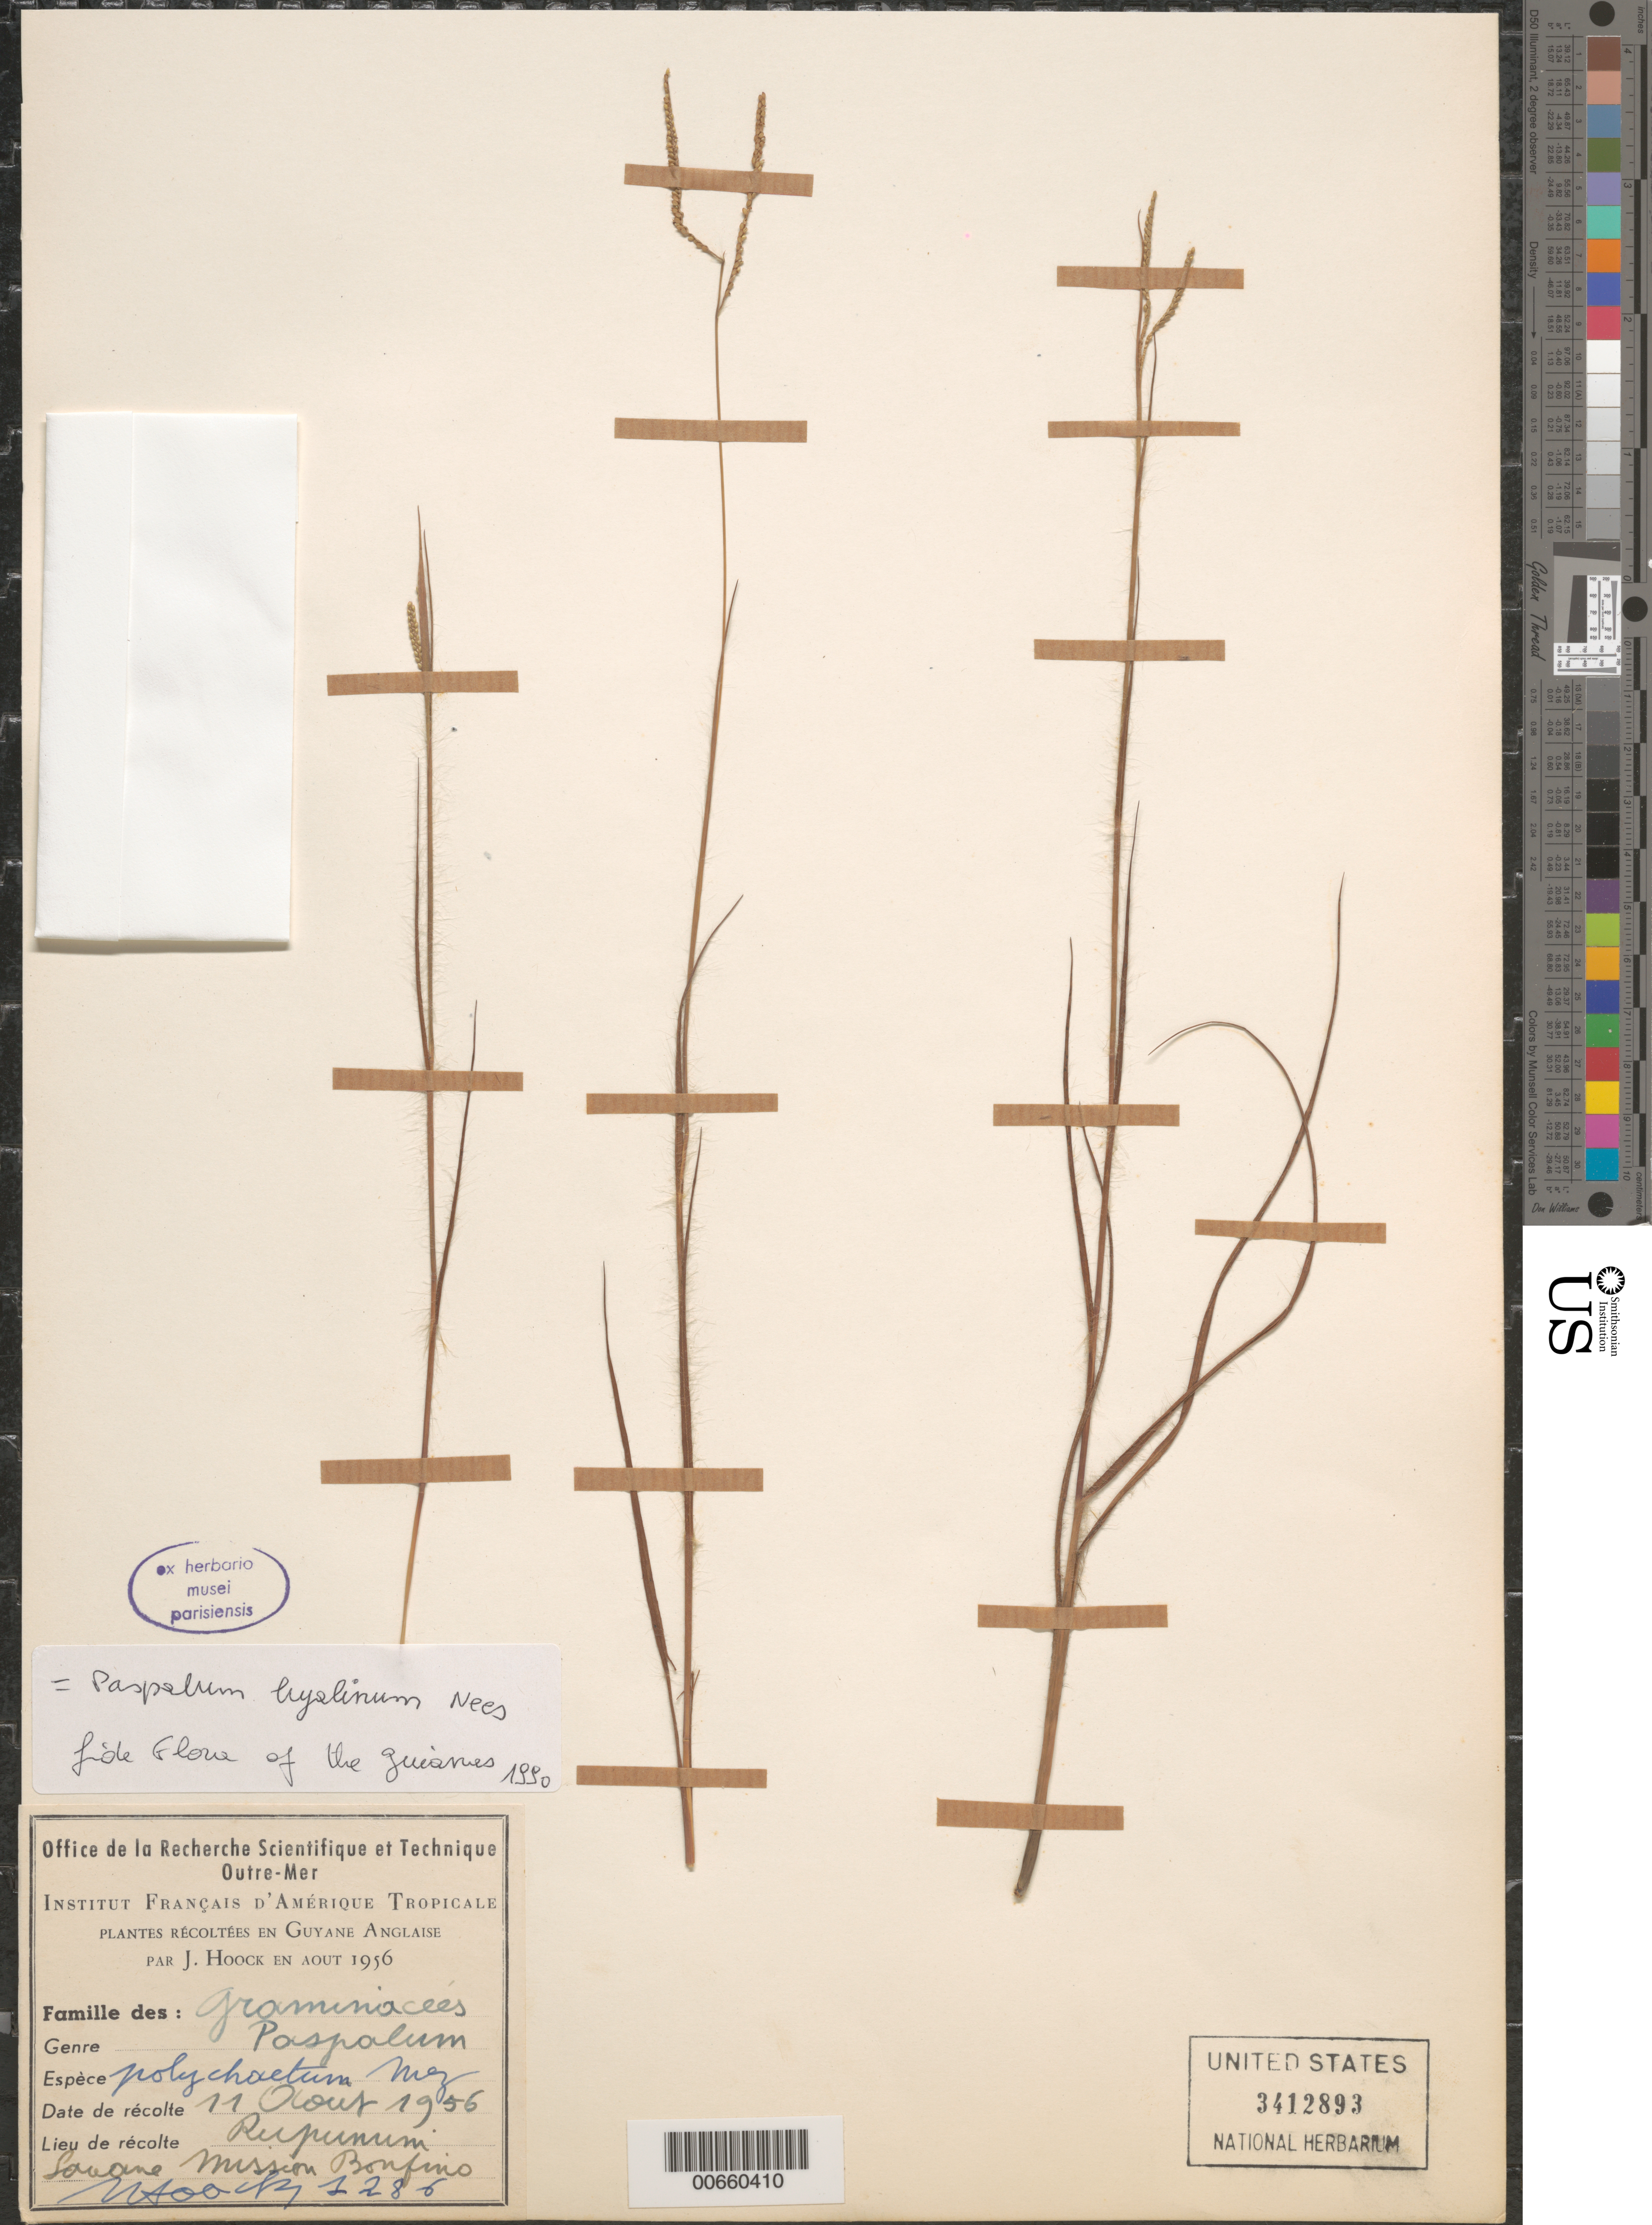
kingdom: Plantae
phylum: Tracheophyta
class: Liliopsida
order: Poales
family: Poaceae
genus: Paspalum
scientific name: Paspalum hyalinum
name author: Nees ex Trin.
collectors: J. Hoock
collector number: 1286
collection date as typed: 11-Aug-56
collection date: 1956-08-11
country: Guyana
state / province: U. Takutu-U. Essequibo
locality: Rupununi, Savane Mission Bonfino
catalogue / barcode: US 3412893